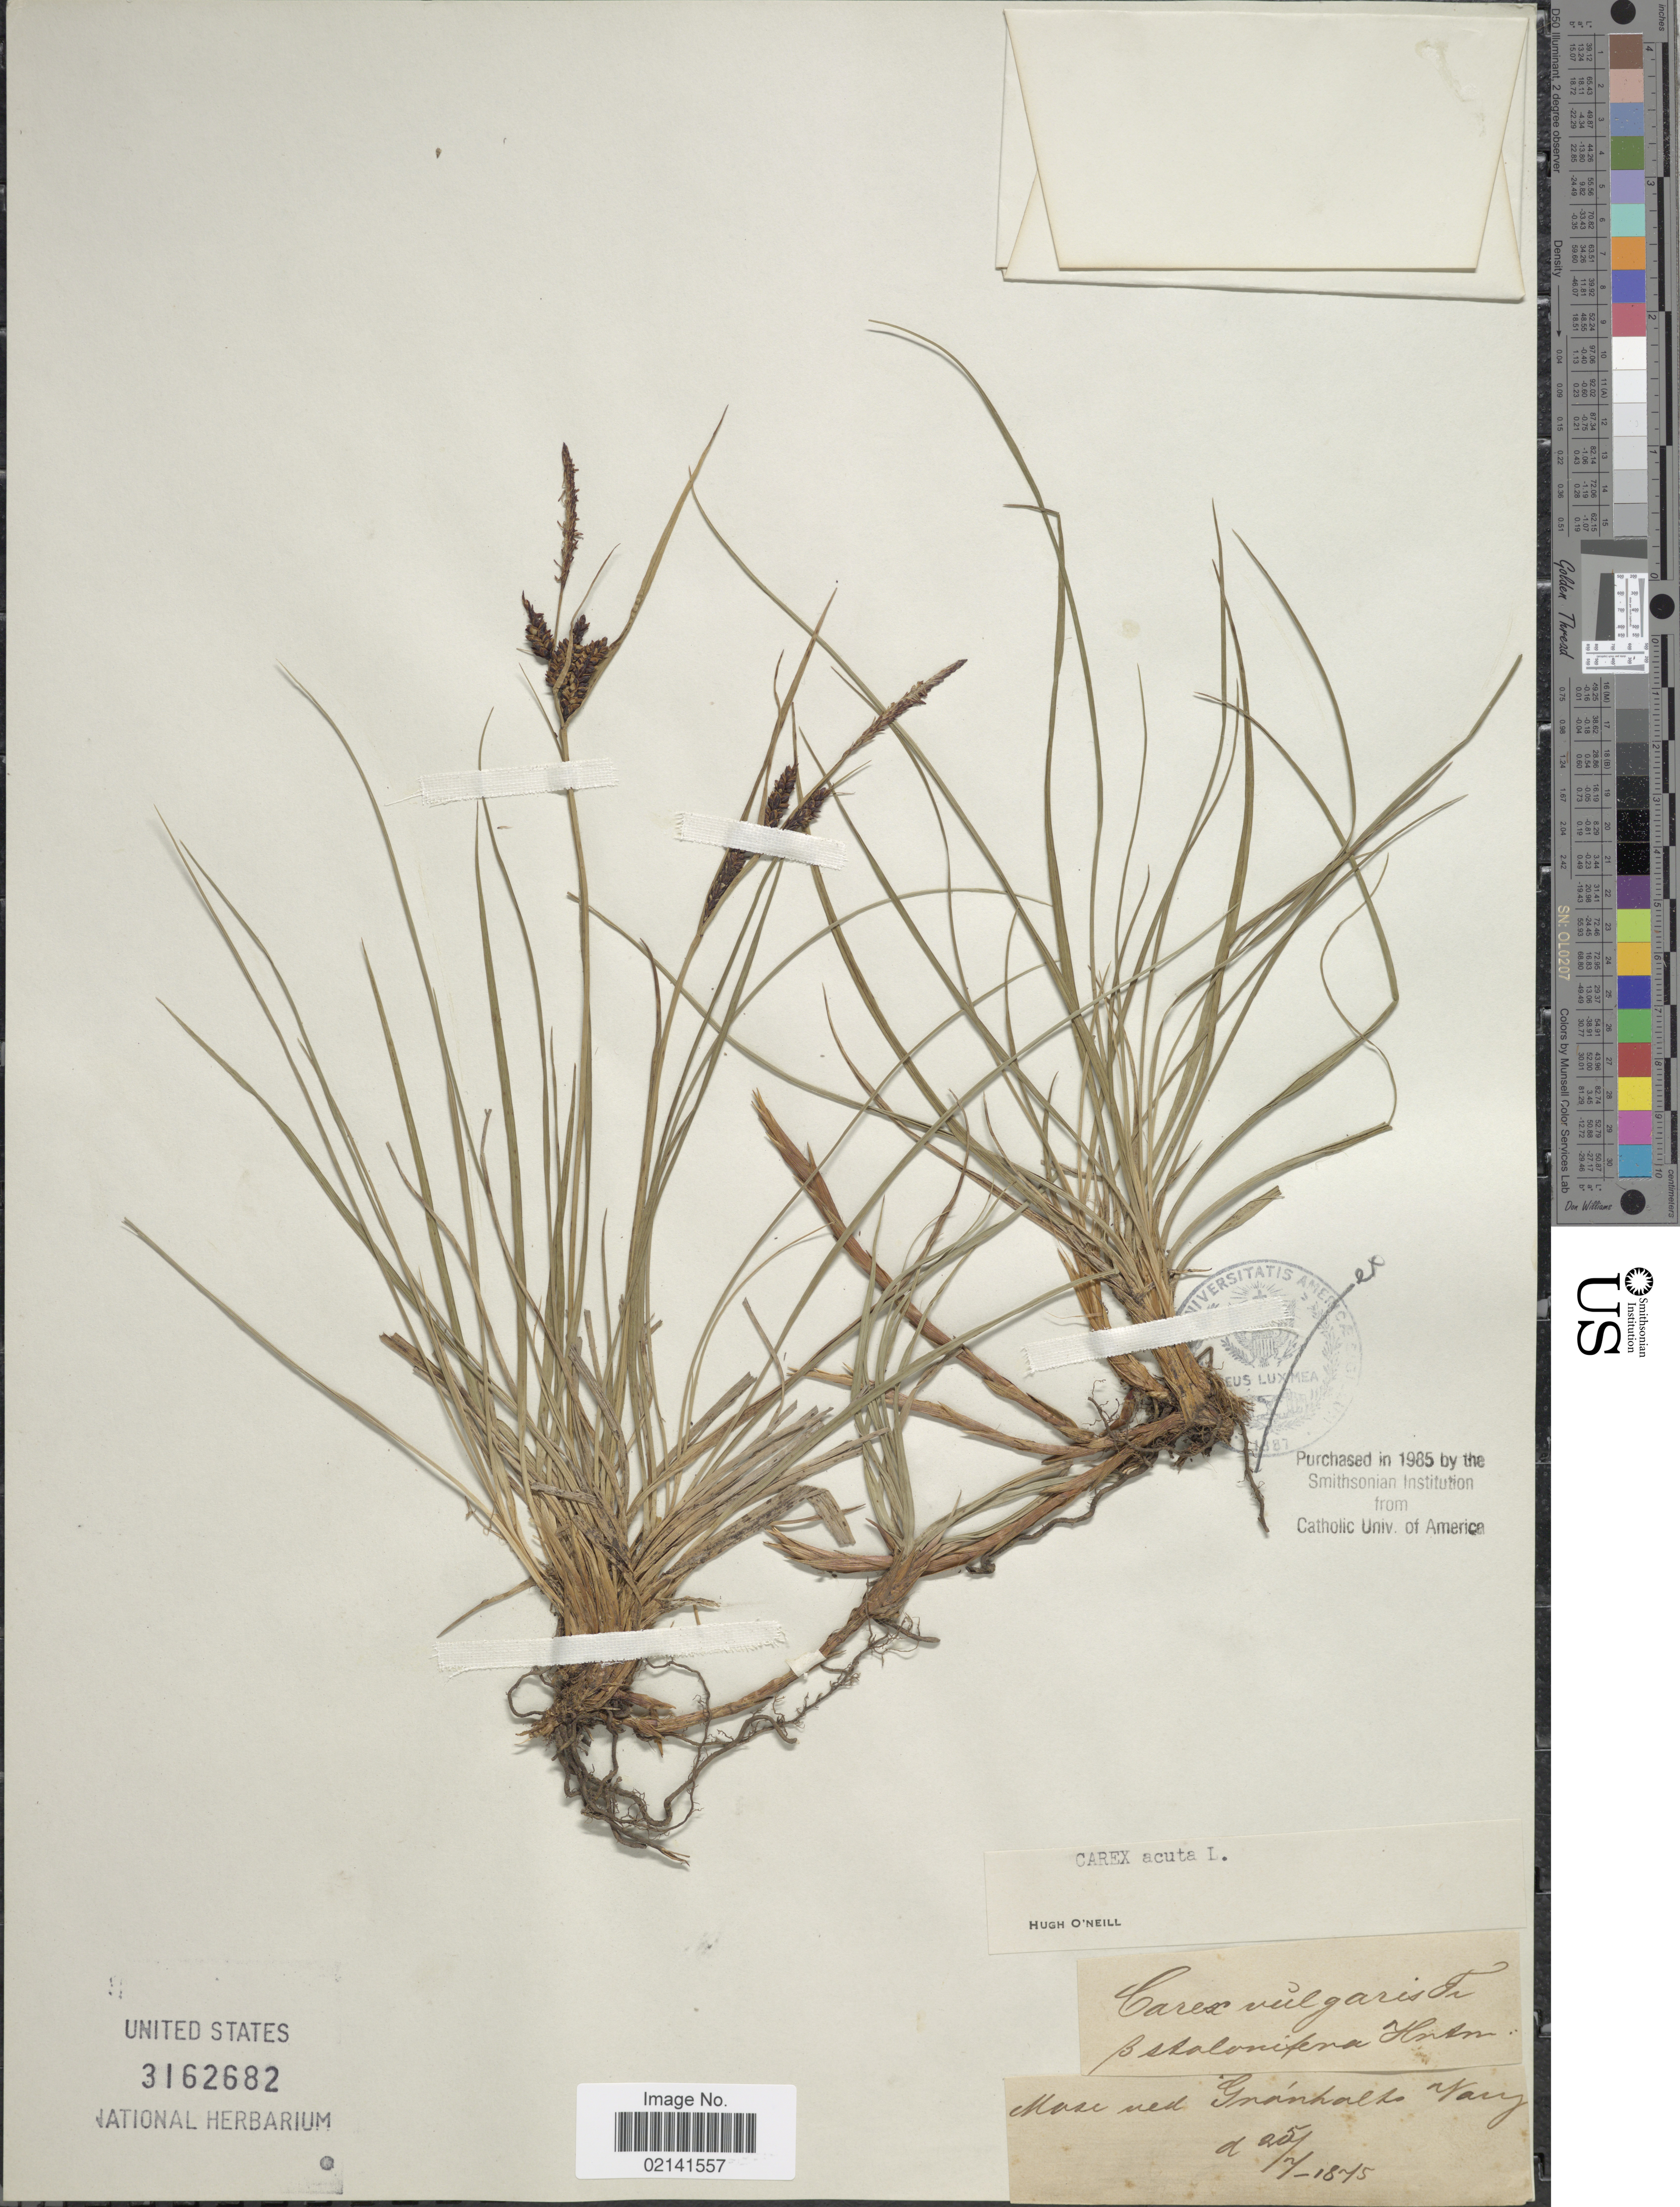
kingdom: Plantae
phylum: Tracheophyta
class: Liliopsida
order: Poales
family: Cyperaceae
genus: Carex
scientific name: Carex acuta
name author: L.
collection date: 1875-07-25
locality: Mose ned Granhalt Yary [interpreted]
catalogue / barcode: US 3162682